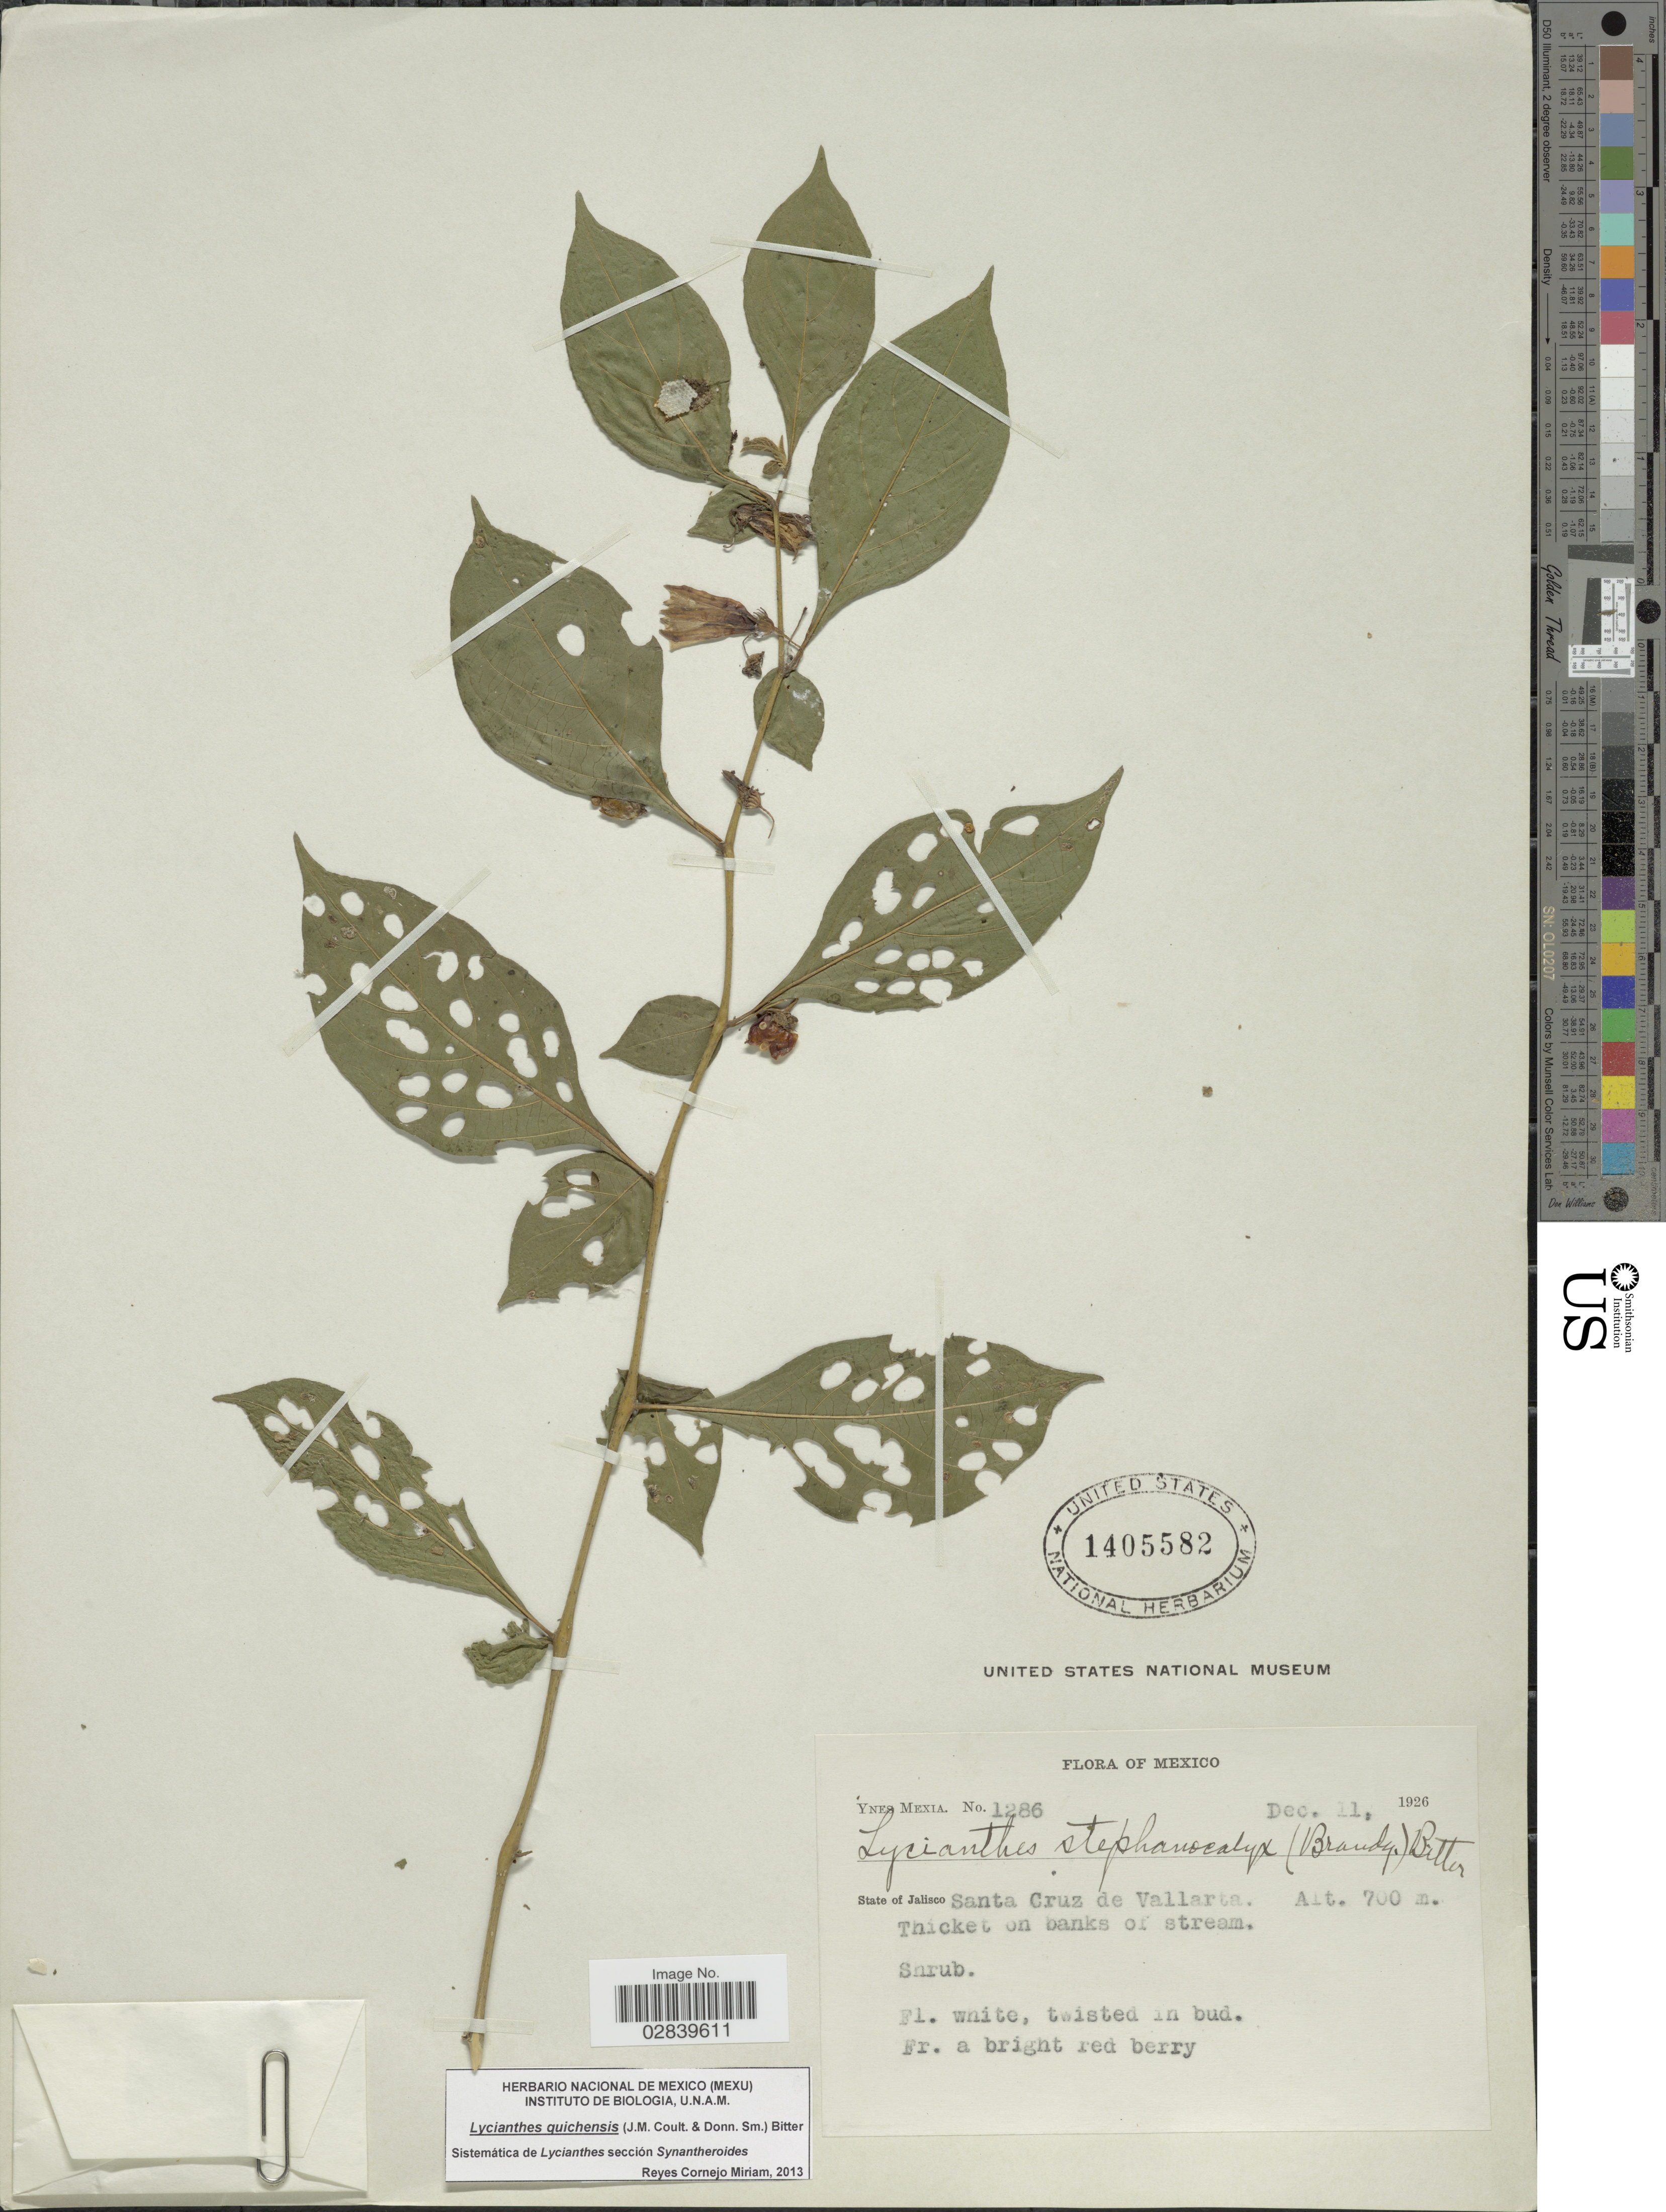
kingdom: Plantae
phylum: Tracheophyta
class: Magnoliopsida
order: Solanales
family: Solanaceae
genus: Lycianthes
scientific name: Lycianthes quichensis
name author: (J.M. Coult. & Donn. Sm.) Bitter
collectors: Y. Mexia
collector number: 1286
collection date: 1926-12-11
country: Mexico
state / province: Jalisco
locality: Santa Cruz de Vallarta.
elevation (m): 700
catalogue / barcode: US 1405582